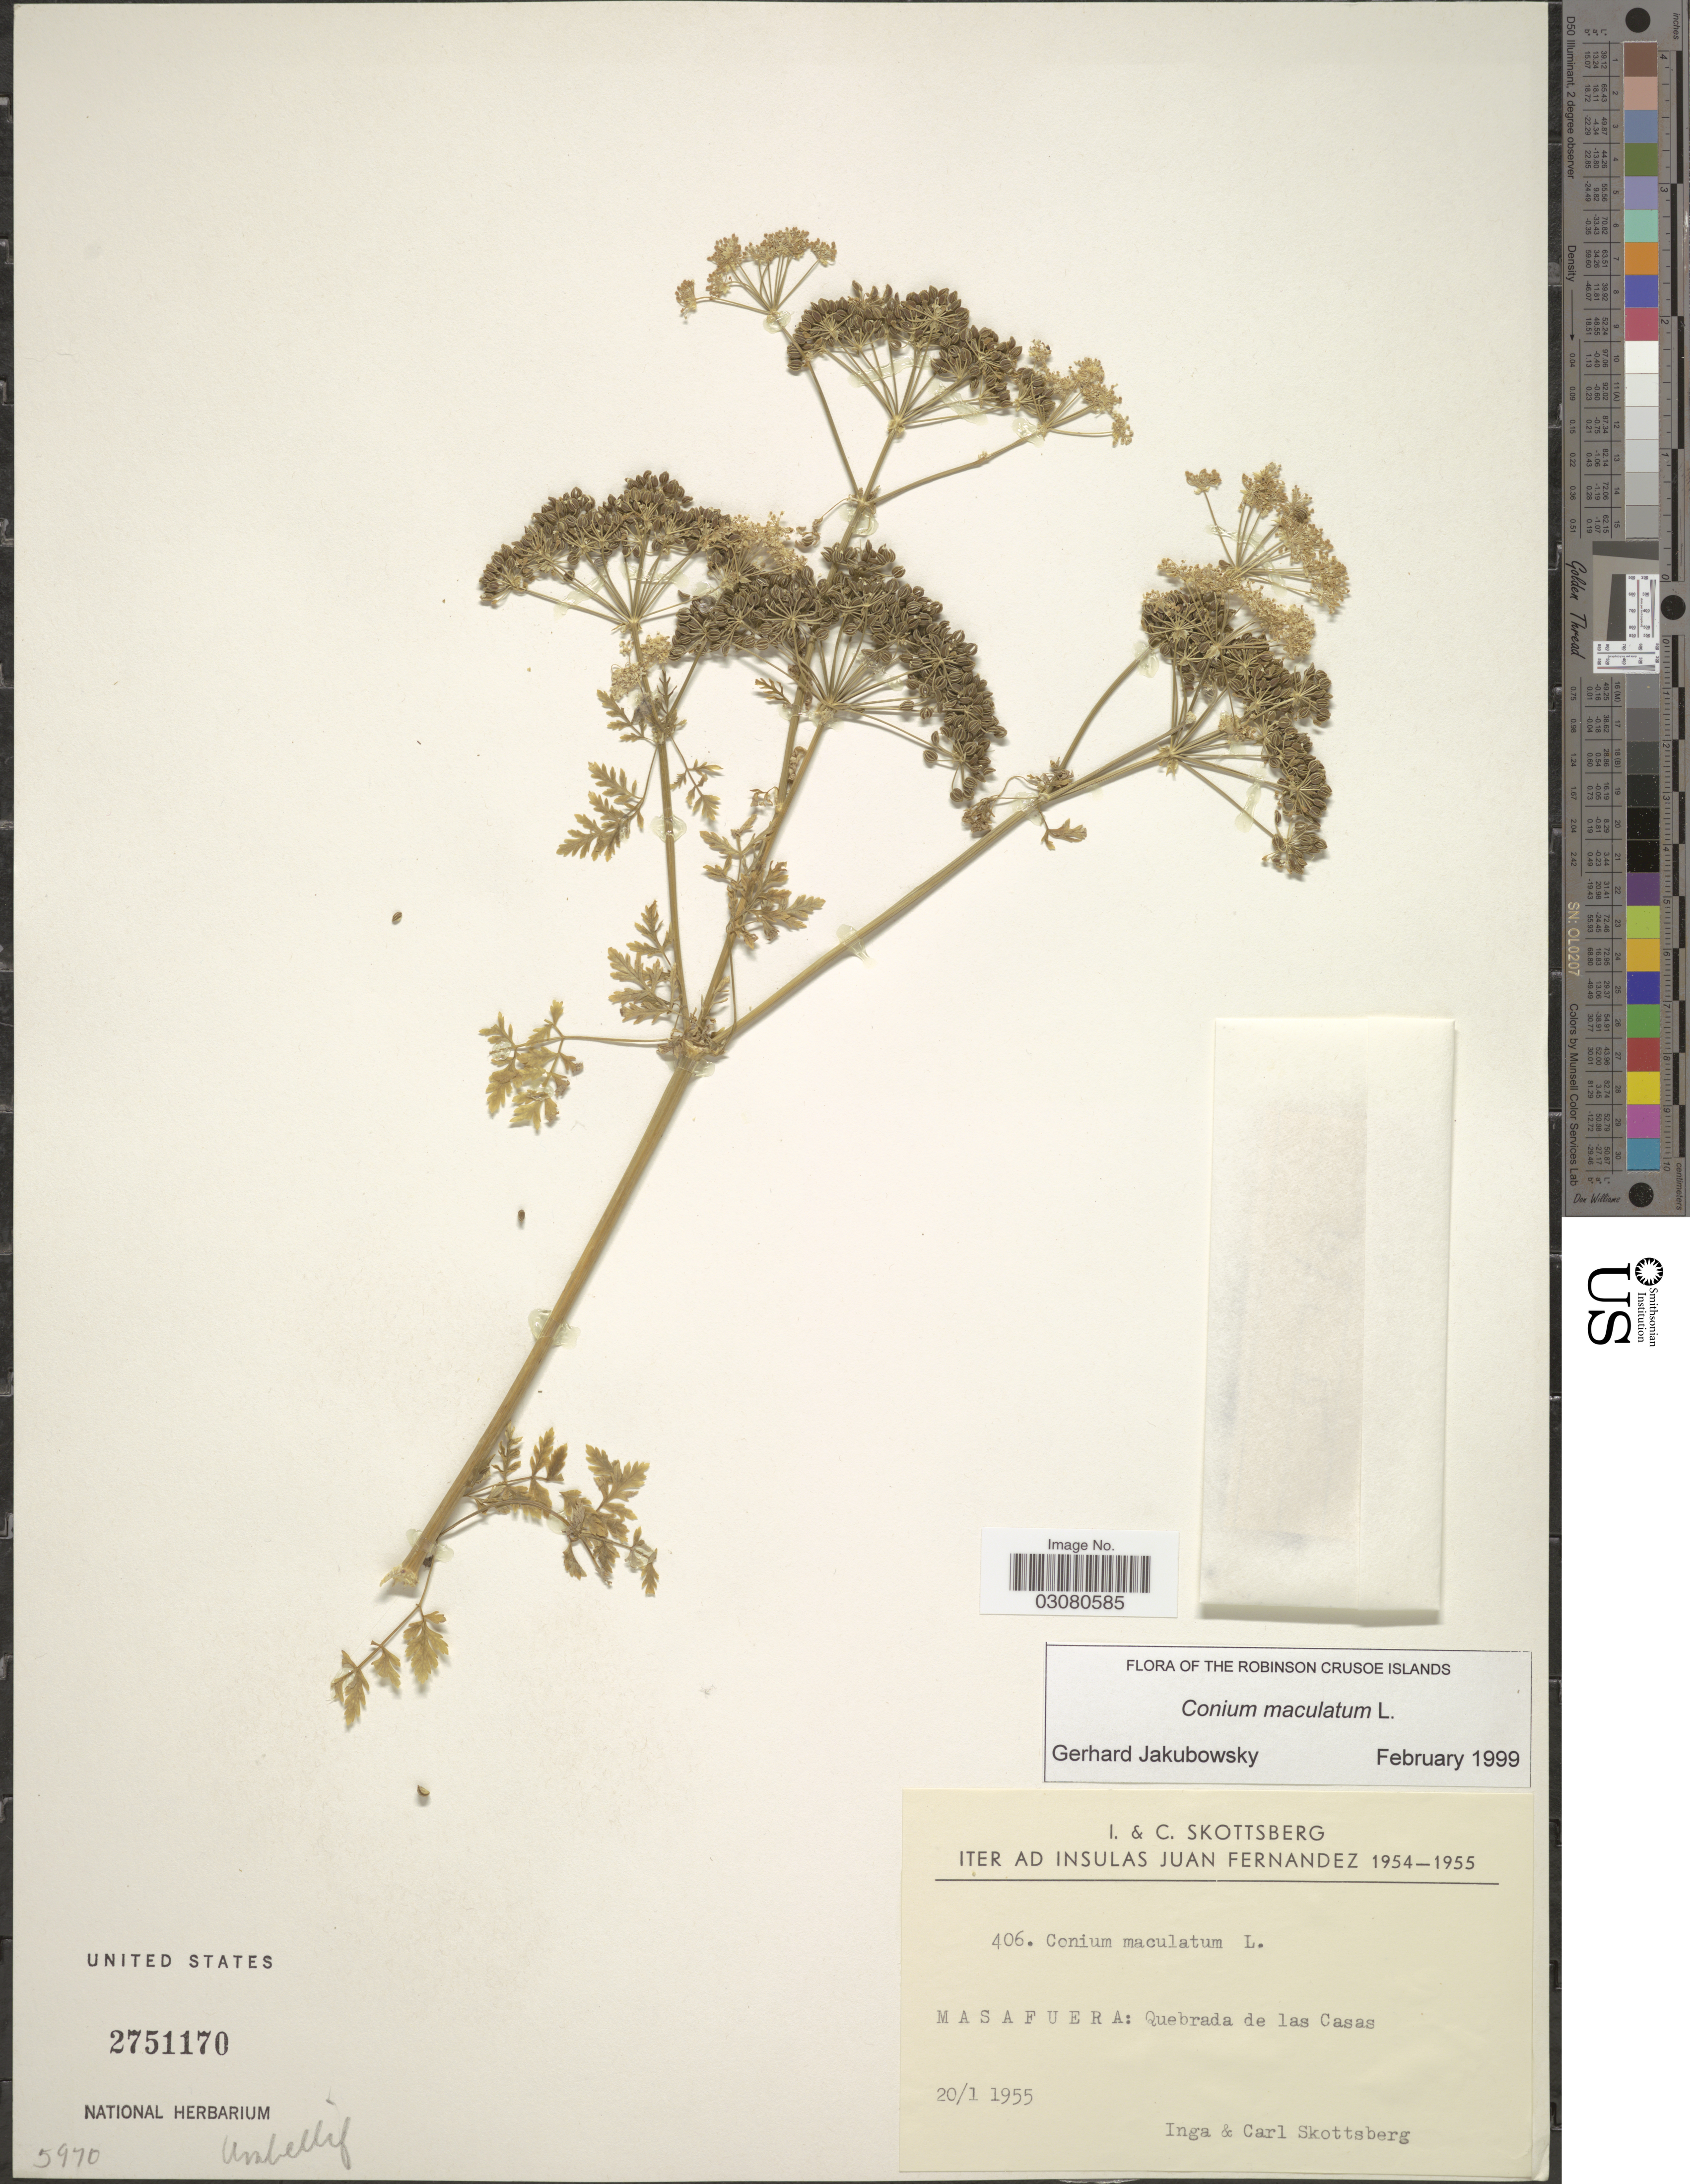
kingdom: Plantae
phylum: Tracheophyta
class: Magnoliopsida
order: Apiales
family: Apiaceae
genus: Conium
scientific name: Conium maculatum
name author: L.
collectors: I. Skottsberg & C. Skottsberg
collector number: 406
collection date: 1955-01-20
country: Chile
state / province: Valparaíso (V)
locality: Iter ad insulas Juan Fernandez. Masafuera: Quebrada de las Casas.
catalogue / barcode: US 2751170